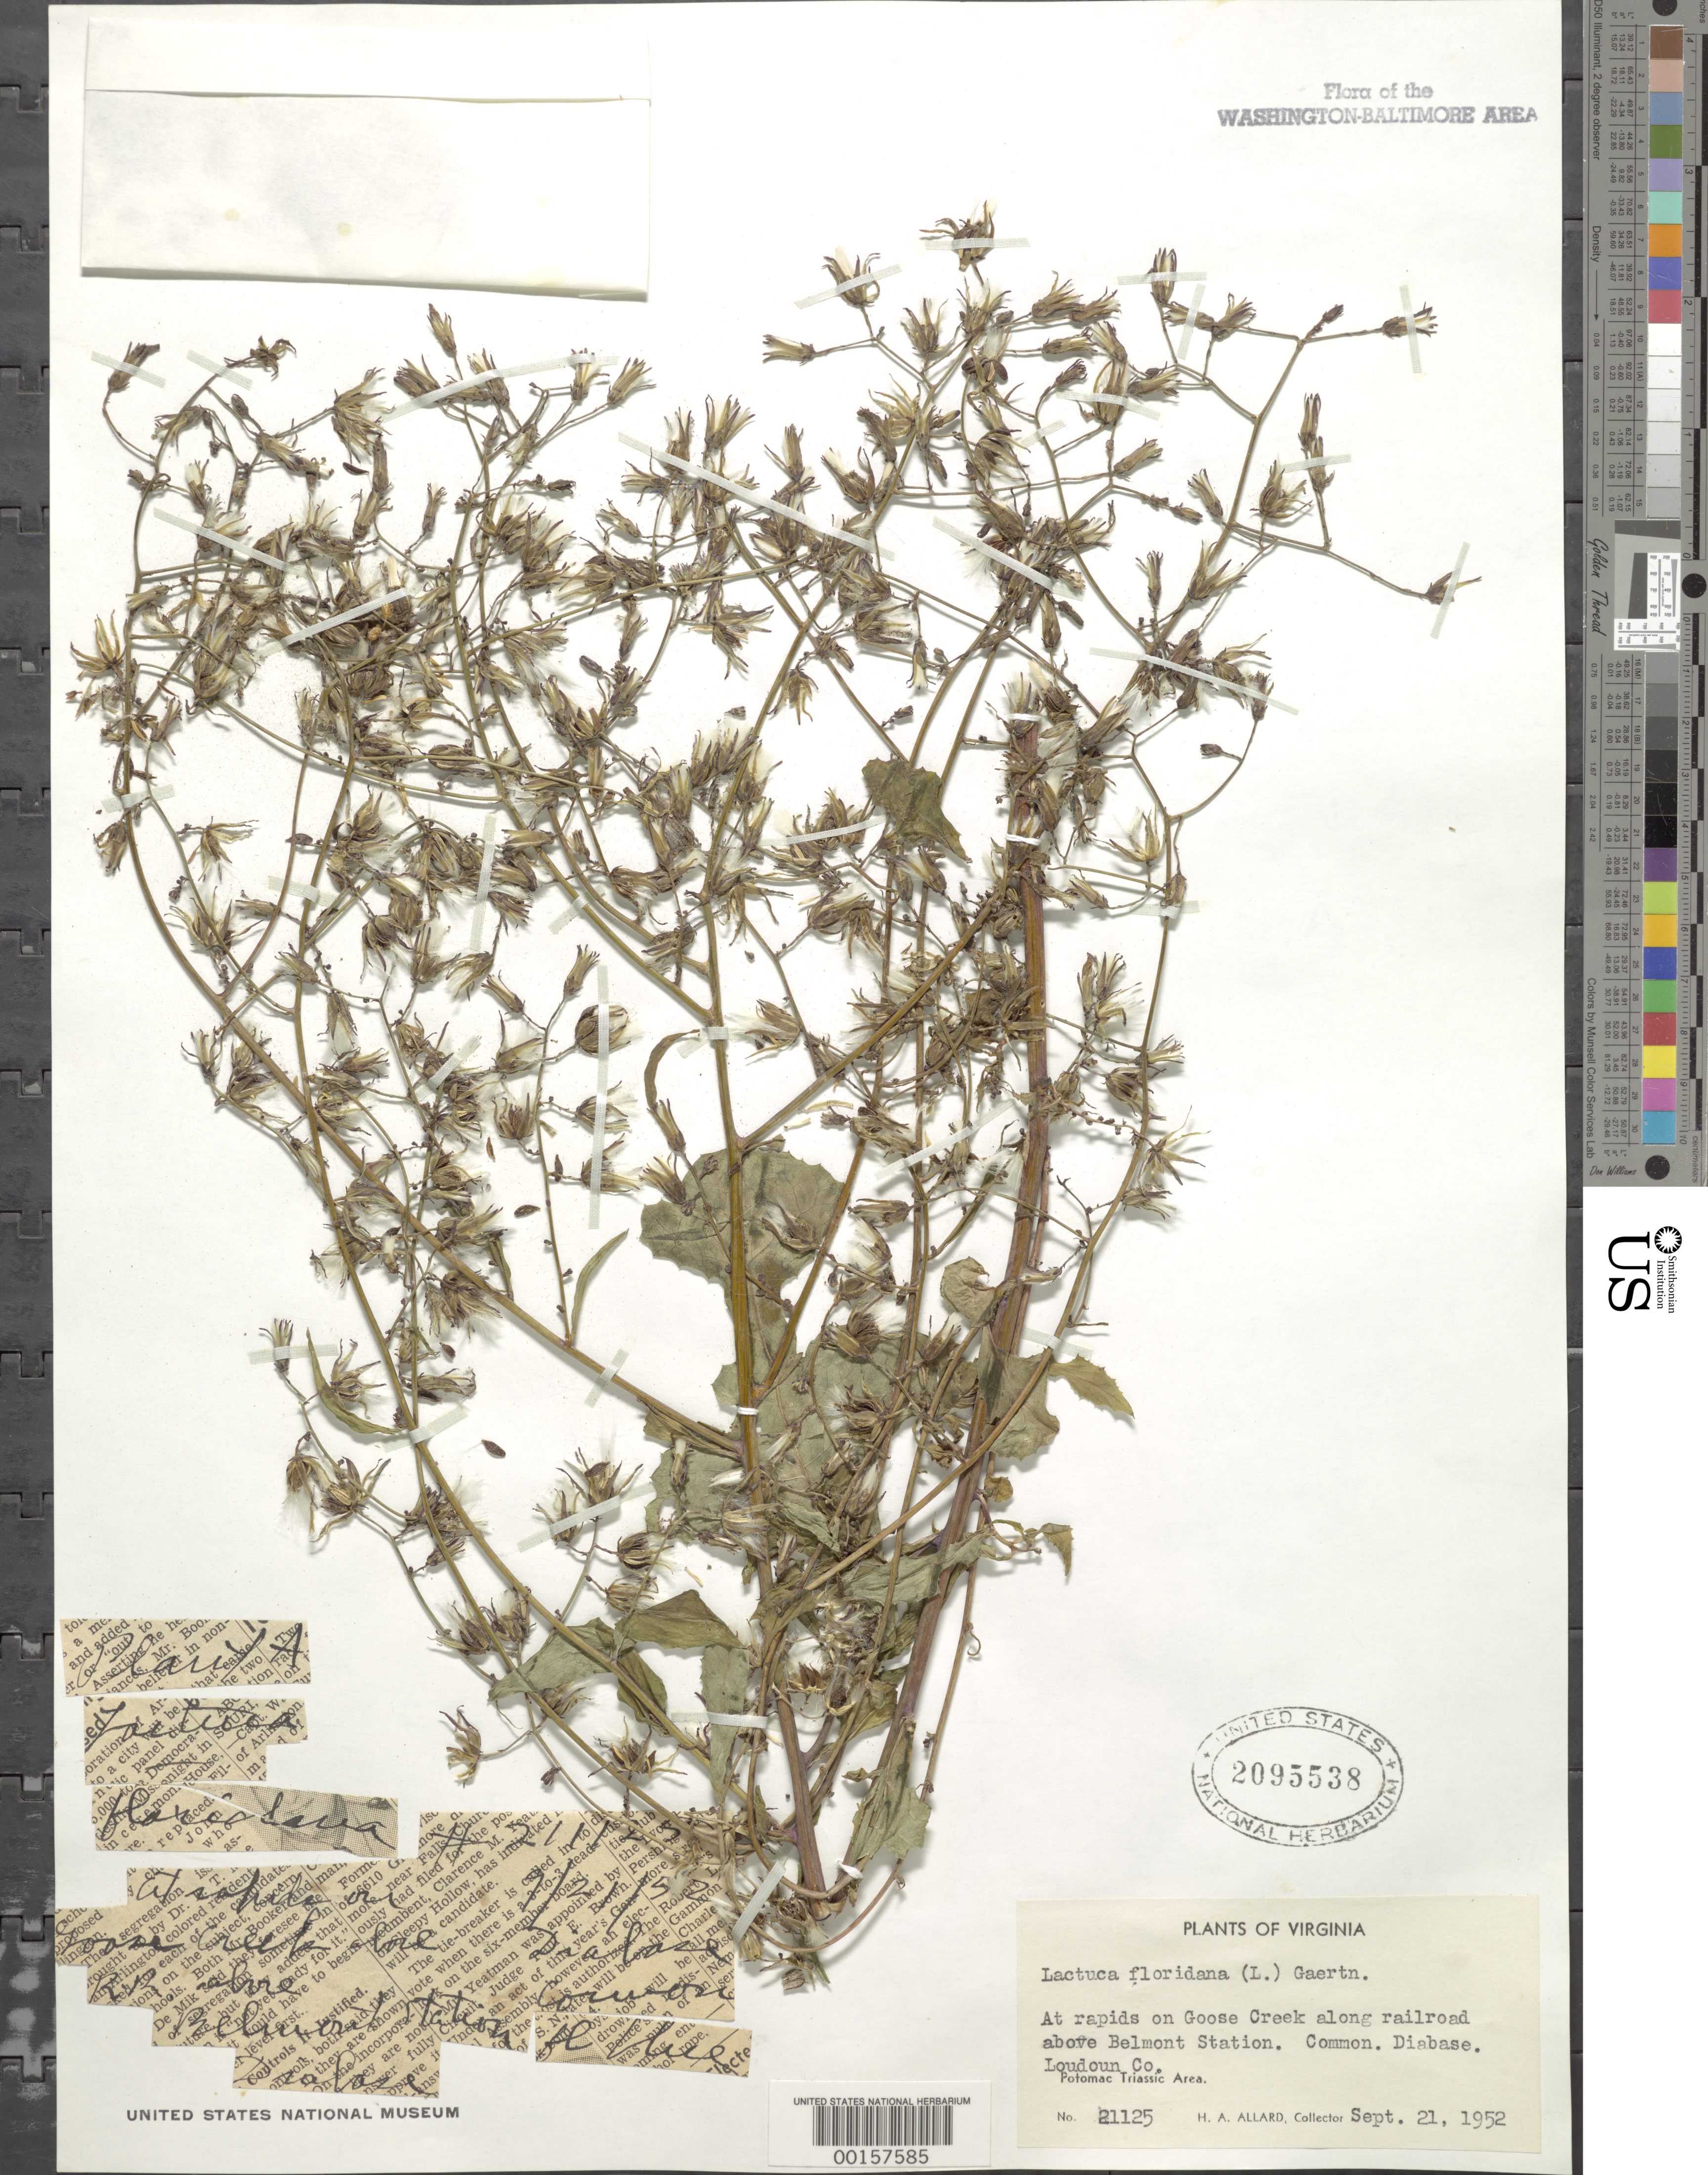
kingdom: Plantae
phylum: Tracheophyta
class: Magnoliopsida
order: Asterales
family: Asteraceae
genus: Lactuca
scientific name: Lactuca floridana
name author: (L.) Gaertn.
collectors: H. A. Allard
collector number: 21125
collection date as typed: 21 Sep 1952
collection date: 1952-09-21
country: United States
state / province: Virginia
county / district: Loudoun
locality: Goose Creek above Belmont Station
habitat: Railroad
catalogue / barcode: US 2095538